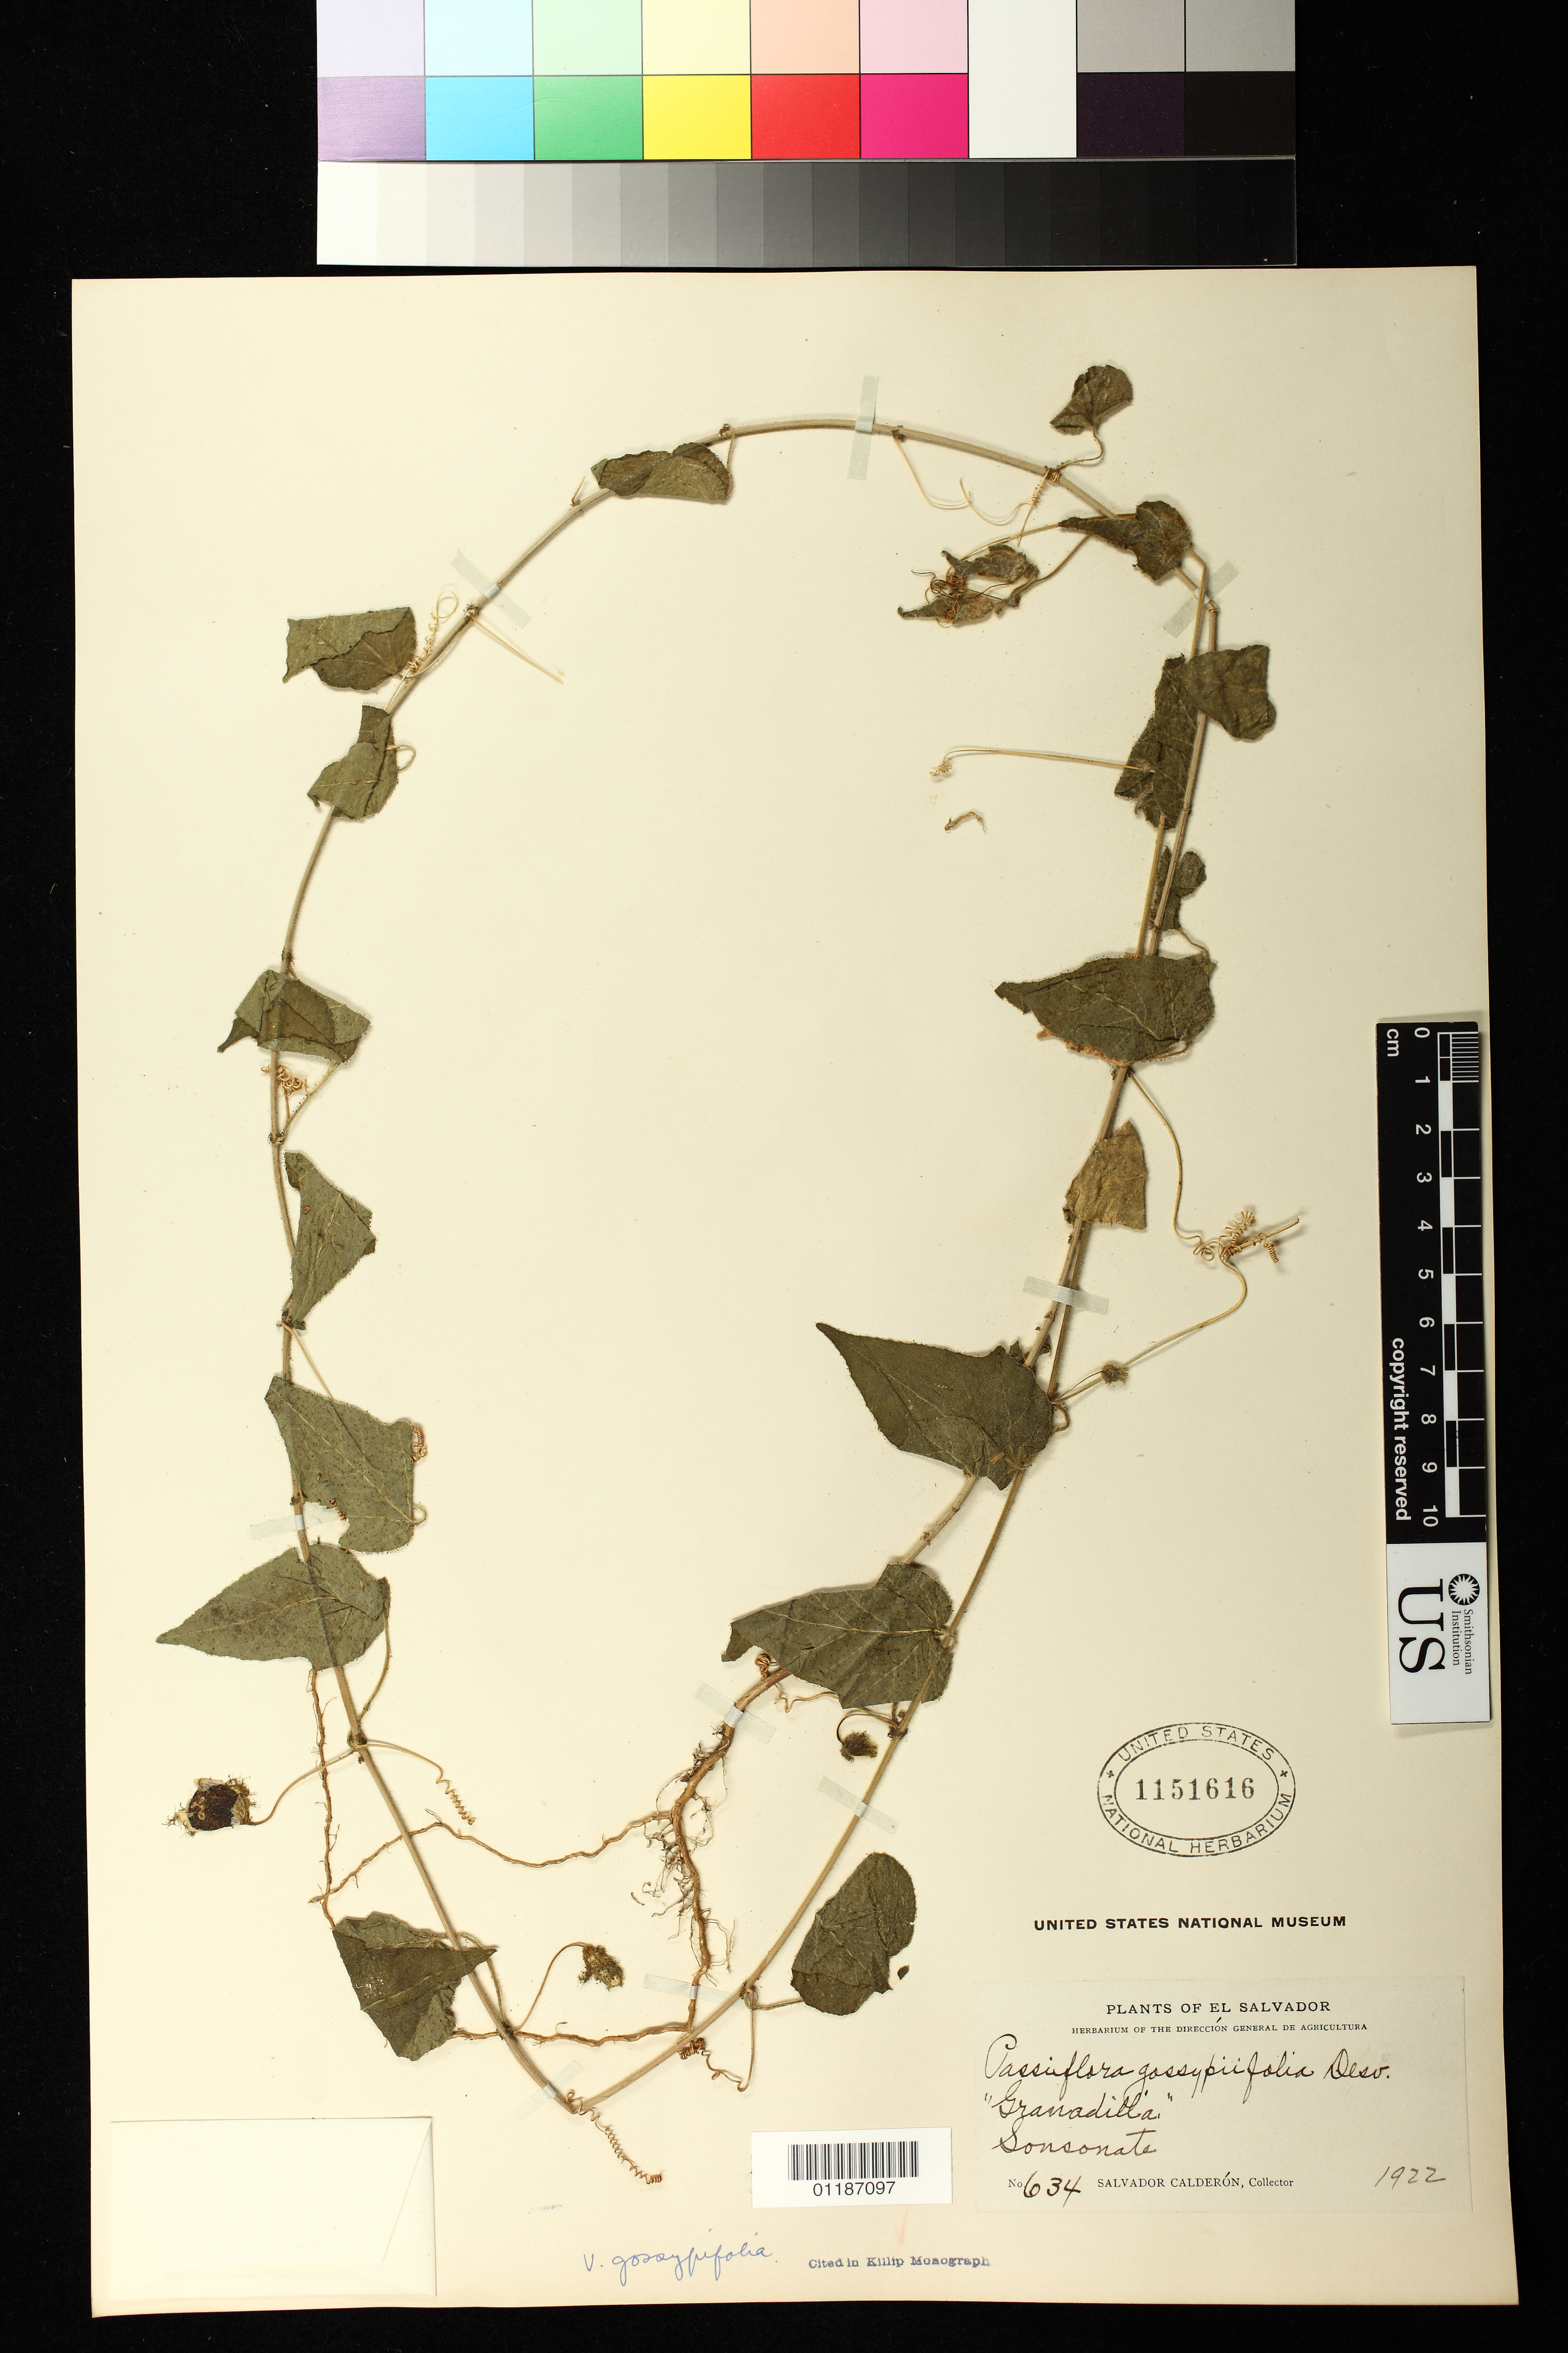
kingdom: Plantae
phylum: Tracheophyta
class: Magnoliopsida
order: Malpighiales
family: Passifloraceae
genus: Passiflora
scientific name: Passiflora foetida var. gossypiifolia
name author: (Desv.) Mast.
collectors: S. Calderón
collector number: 634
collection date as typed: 1922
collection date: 1922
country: El Salvador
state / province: Sonsonate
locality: Sonsonate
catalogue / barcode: US 1151616